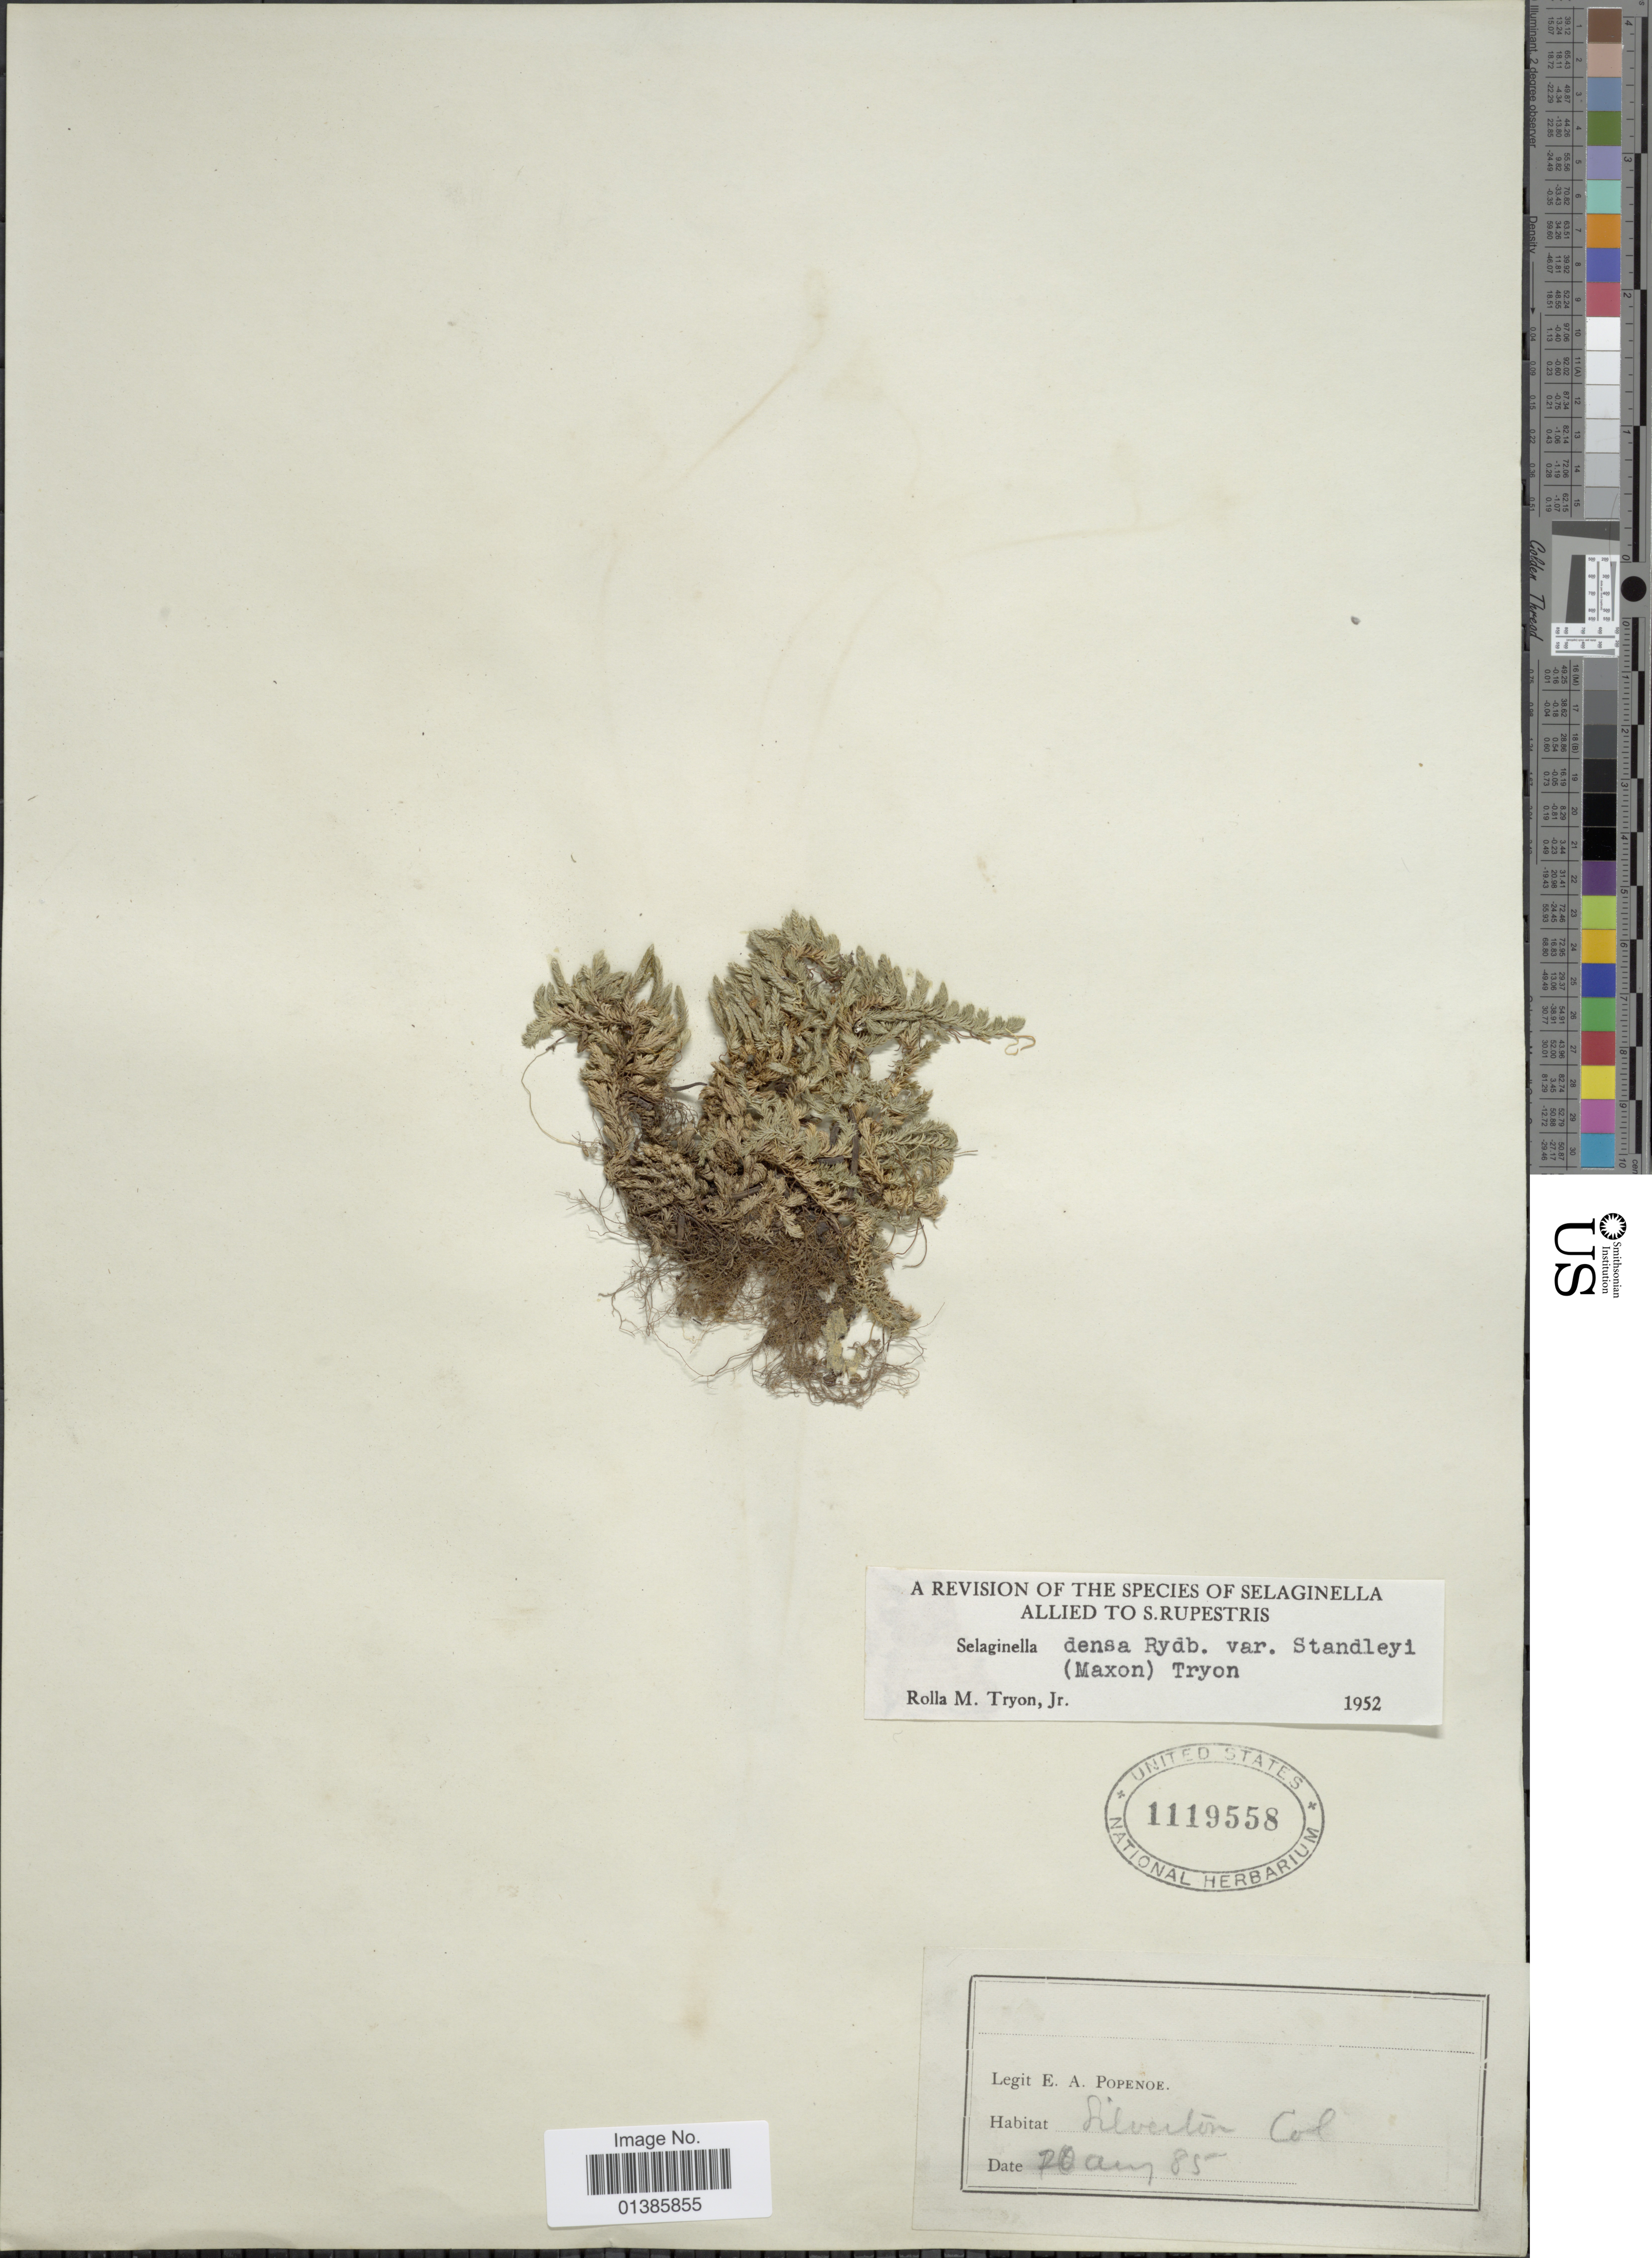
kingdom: Plantae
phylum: Tracheophyta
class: Lycopodiopsida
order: Selaginellales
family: Selaginellaceae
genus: Selaginella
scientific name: Selaginella densa var. standleyi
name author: (Maxon) R.M. Tryon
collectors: E. A. Popenoe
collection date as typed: Transcribed d/m/y: 20/8/85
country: United States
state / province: Colorado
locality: Silverton.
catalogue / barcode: US 1119558